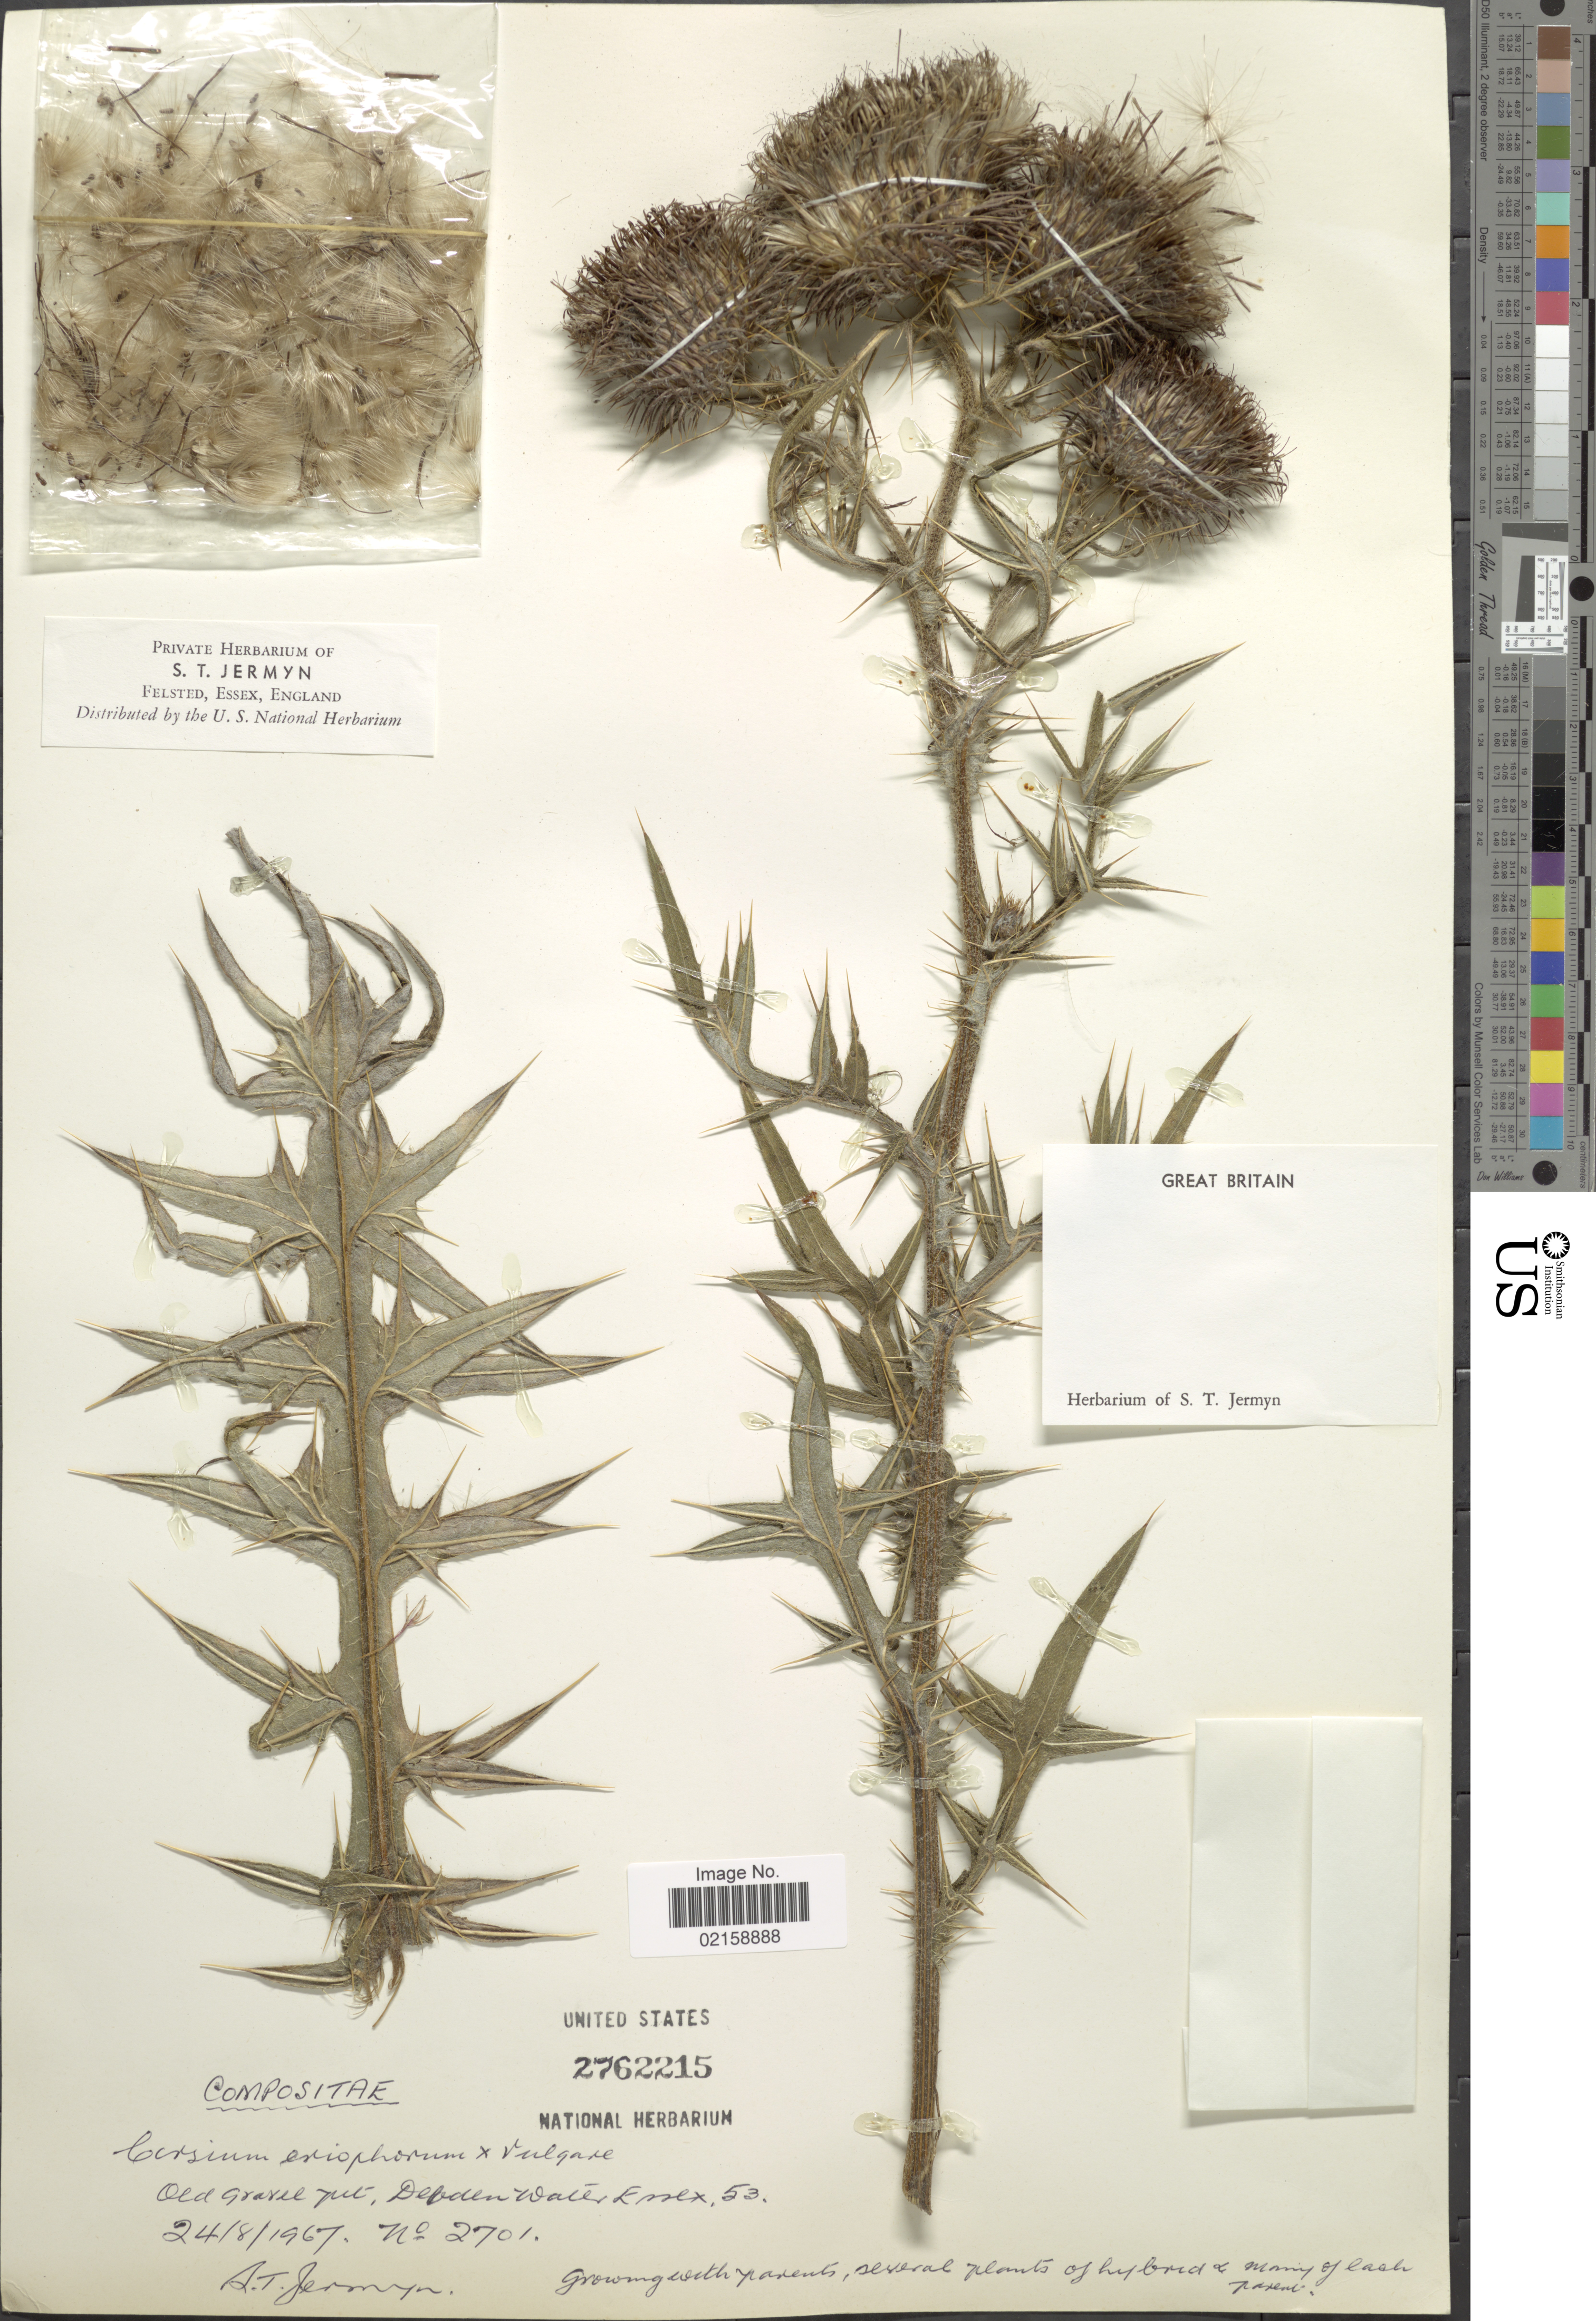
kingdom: Plantae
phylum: Tracheophyta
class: Magnoliopsida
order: Asterales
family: Asteraceae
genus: Cirsium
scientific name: Cirsium eriophorum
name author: (L.) Scop.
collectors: S. Jermyn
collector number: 2701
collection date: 1967-08-24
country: United Kingdom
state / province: England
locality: Old Gravel pit, Debden Water Essex 53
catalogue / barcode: US 2762215